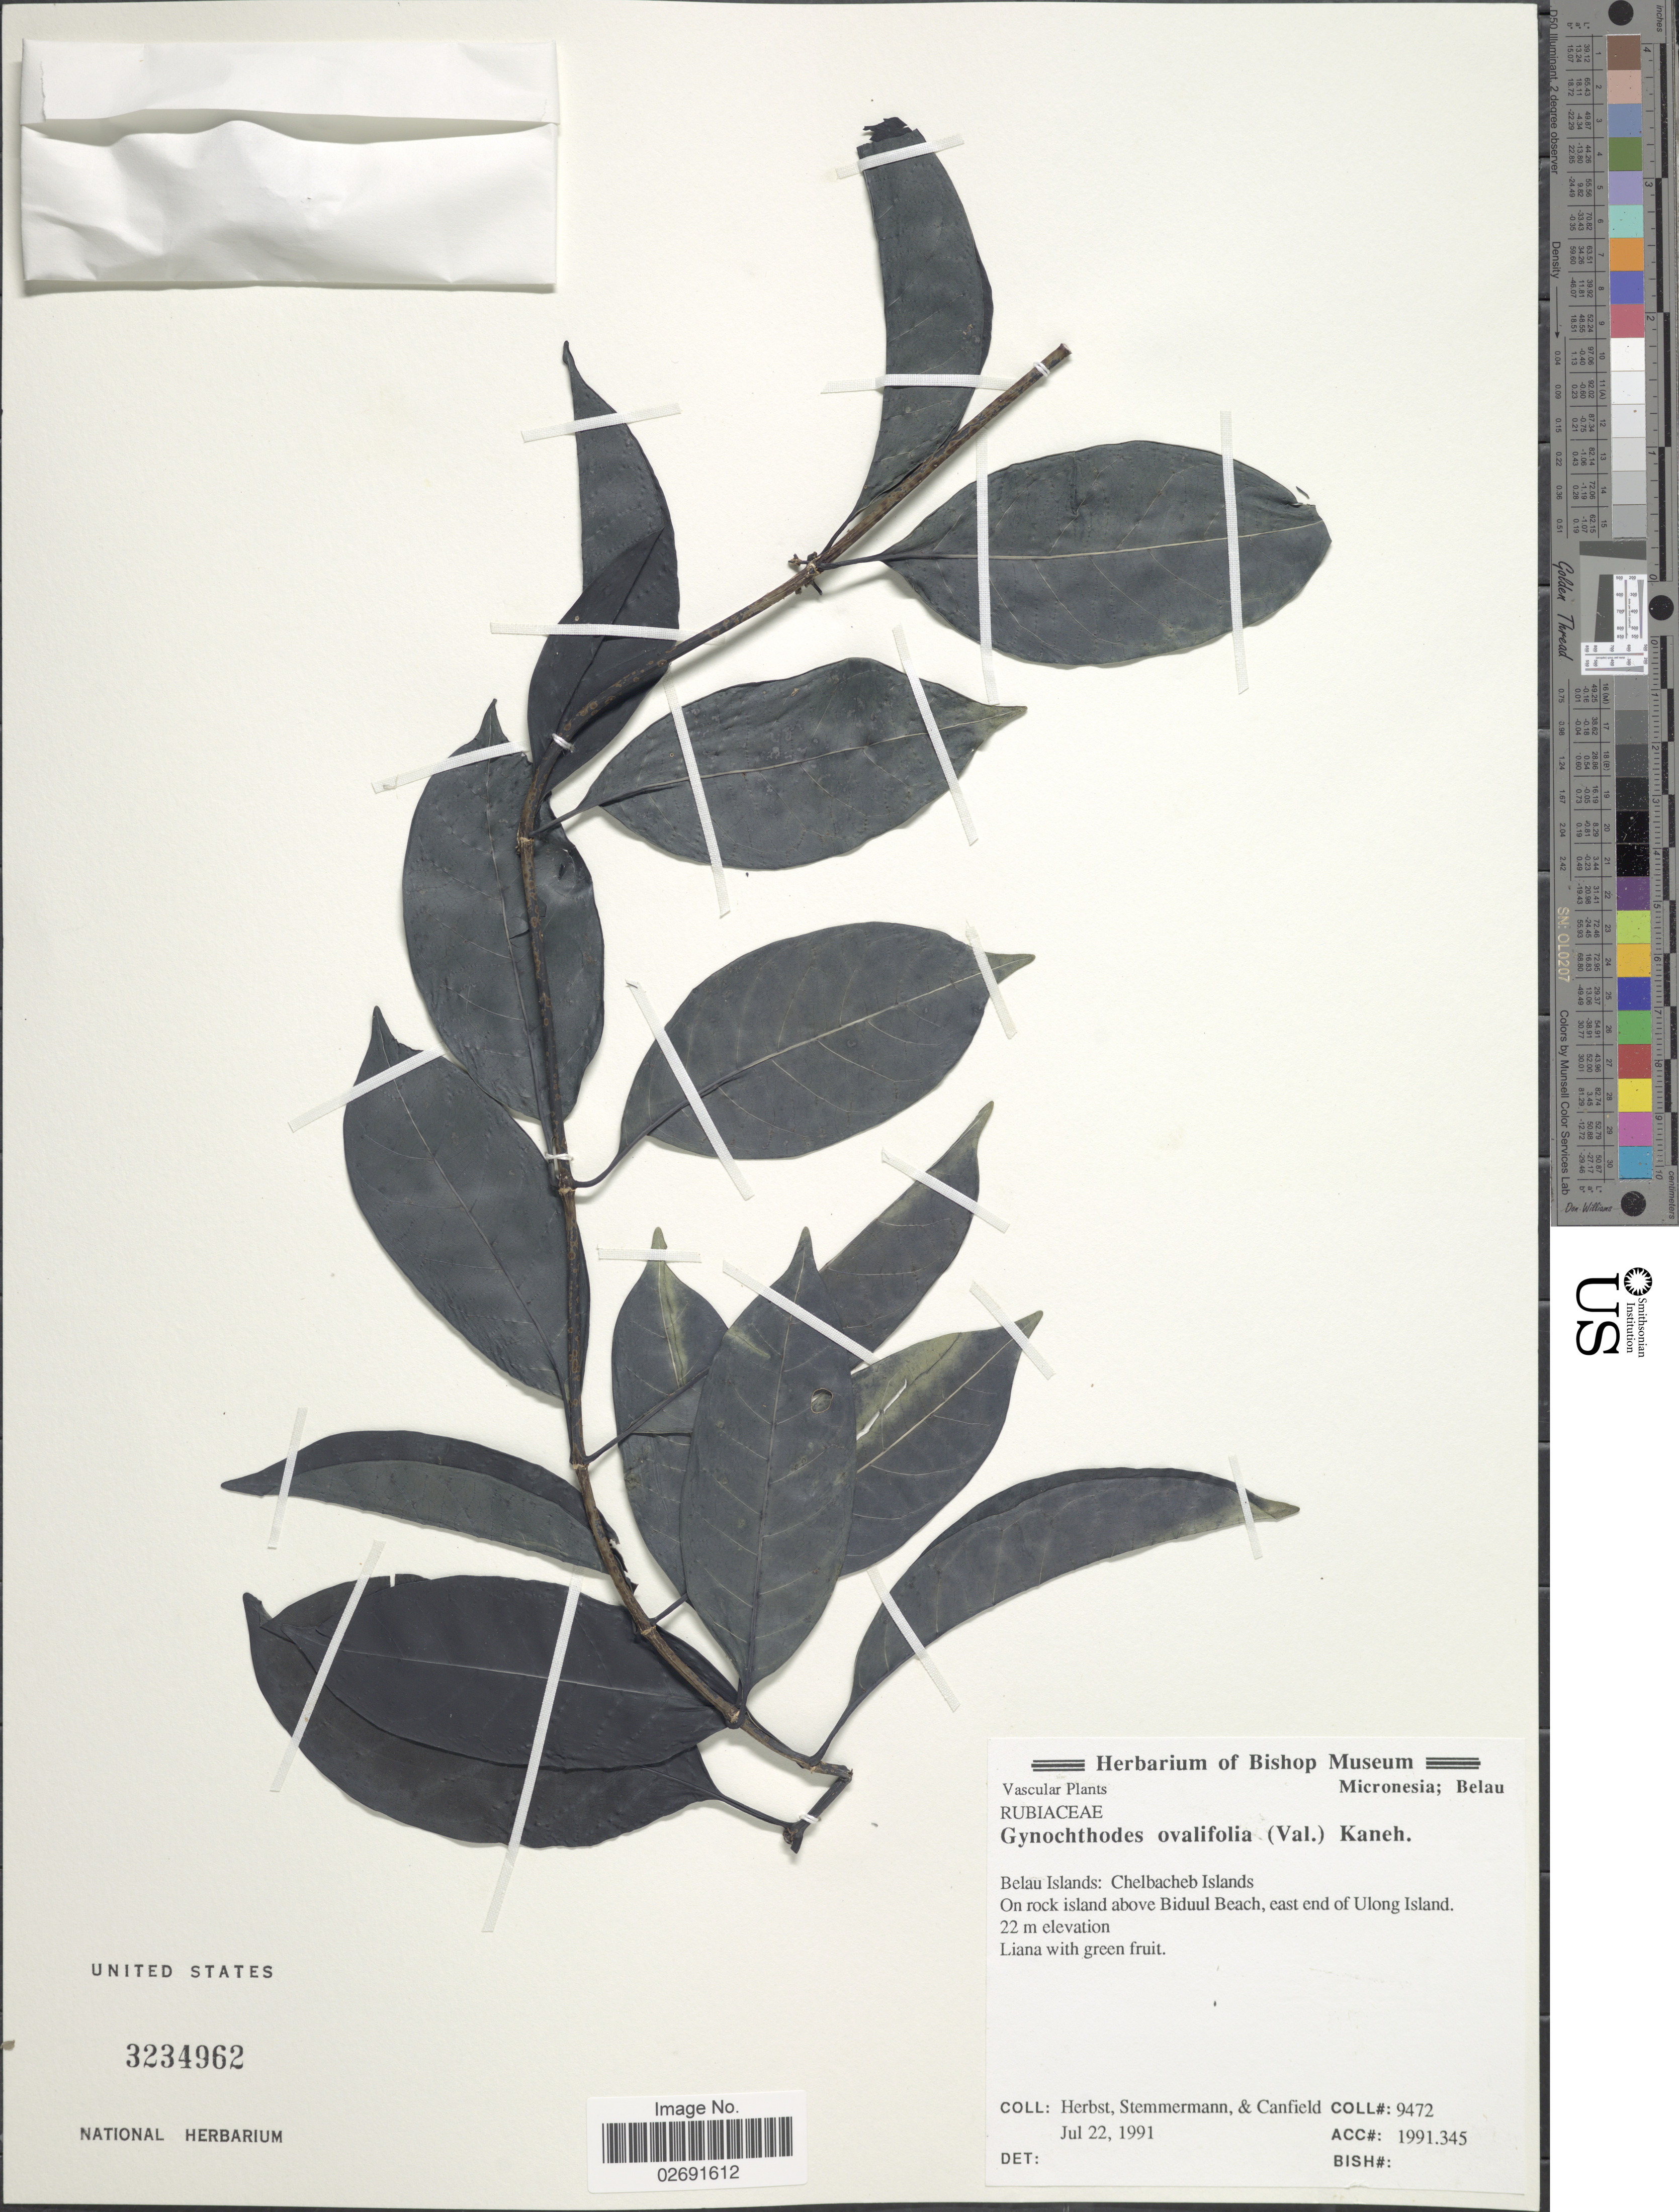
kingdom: Plantae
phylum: Tracheophyta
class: Magnoliopsida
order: Gentianales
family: Rubiaceae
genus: Gynochthodes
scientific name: Gynochthodes epiphytica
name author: (Rech. f.) A.C. Sm. & S.P. Darwin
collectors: -. Herbst, -. Stemmermann & -. Canfield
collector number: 9472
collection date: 1991-07-22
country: Palau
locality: Belau Islands: Chelbacheb Islands, on rock island aboe Biduul Beach, east end of Ulong Island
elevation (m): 22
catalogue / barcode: US 3234962